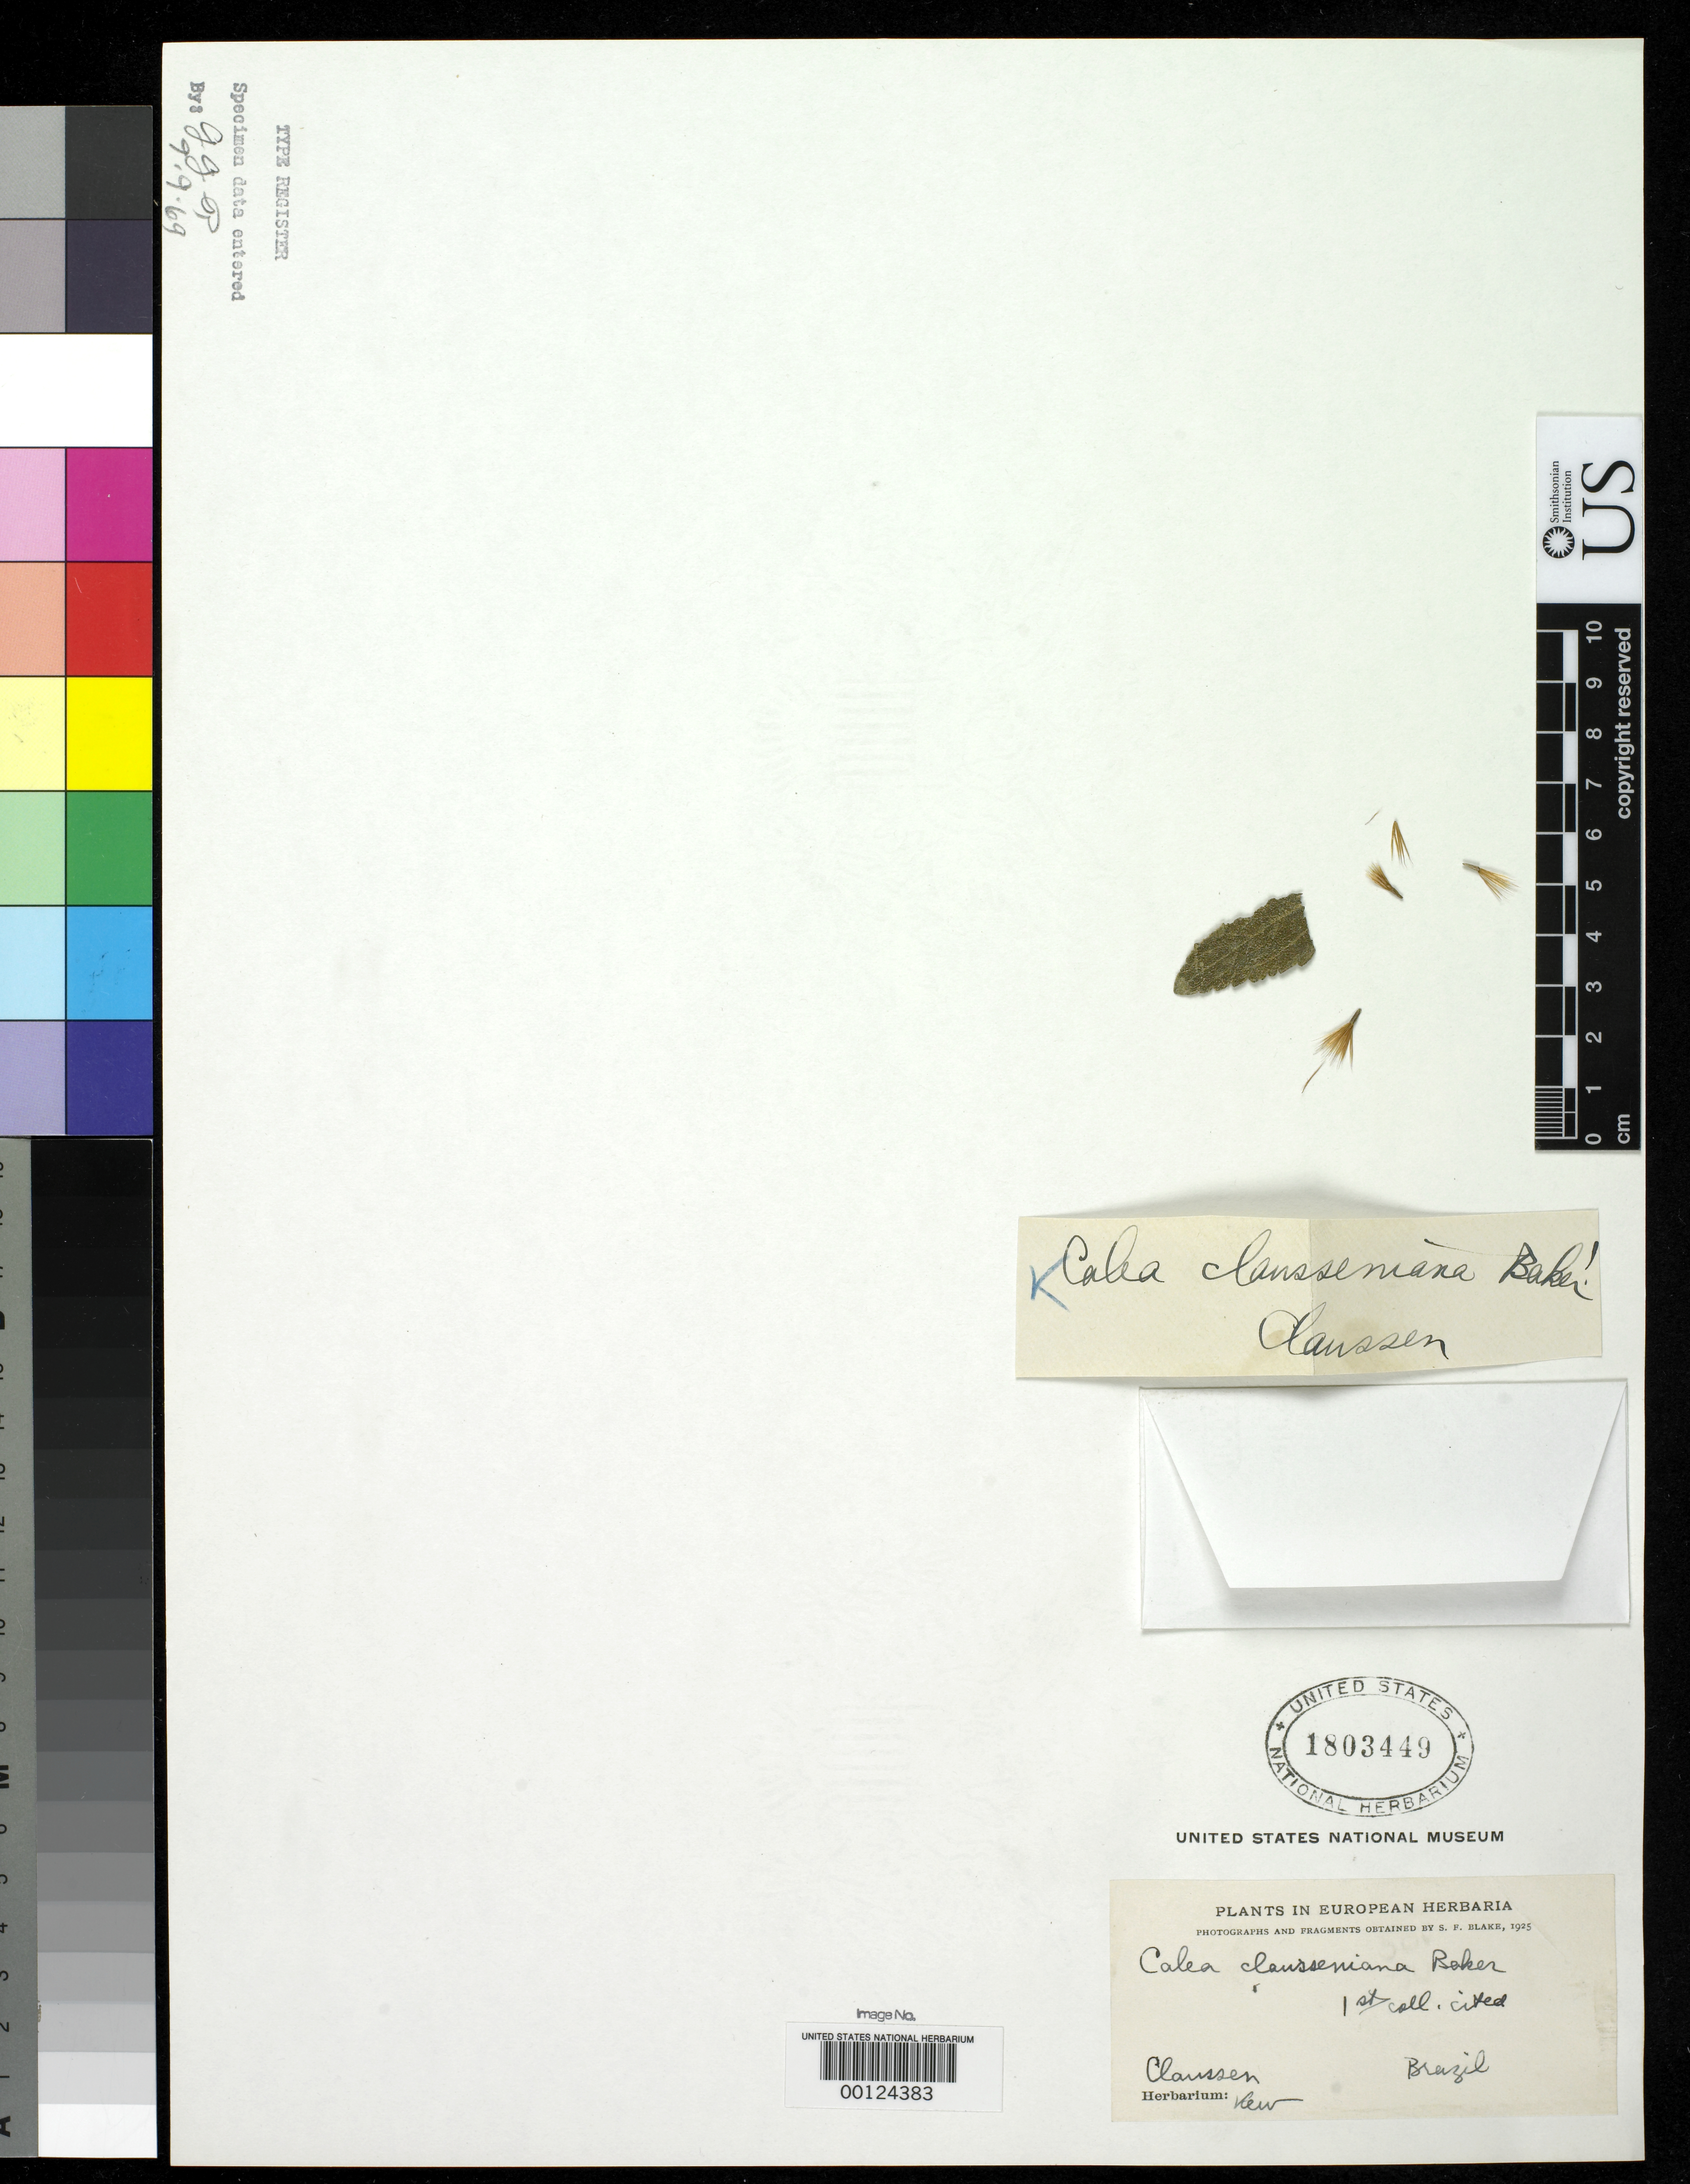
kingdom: Plantae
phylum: Tracheophyta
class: Magnoliopsida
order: Asterales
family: Asteraceae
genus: Calea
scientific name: Calea clausseniana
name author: Baker in Mart.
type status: Isosyntype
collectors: P. Claussen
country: Brazil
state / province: Minas Gerais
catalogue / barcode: US 1803449